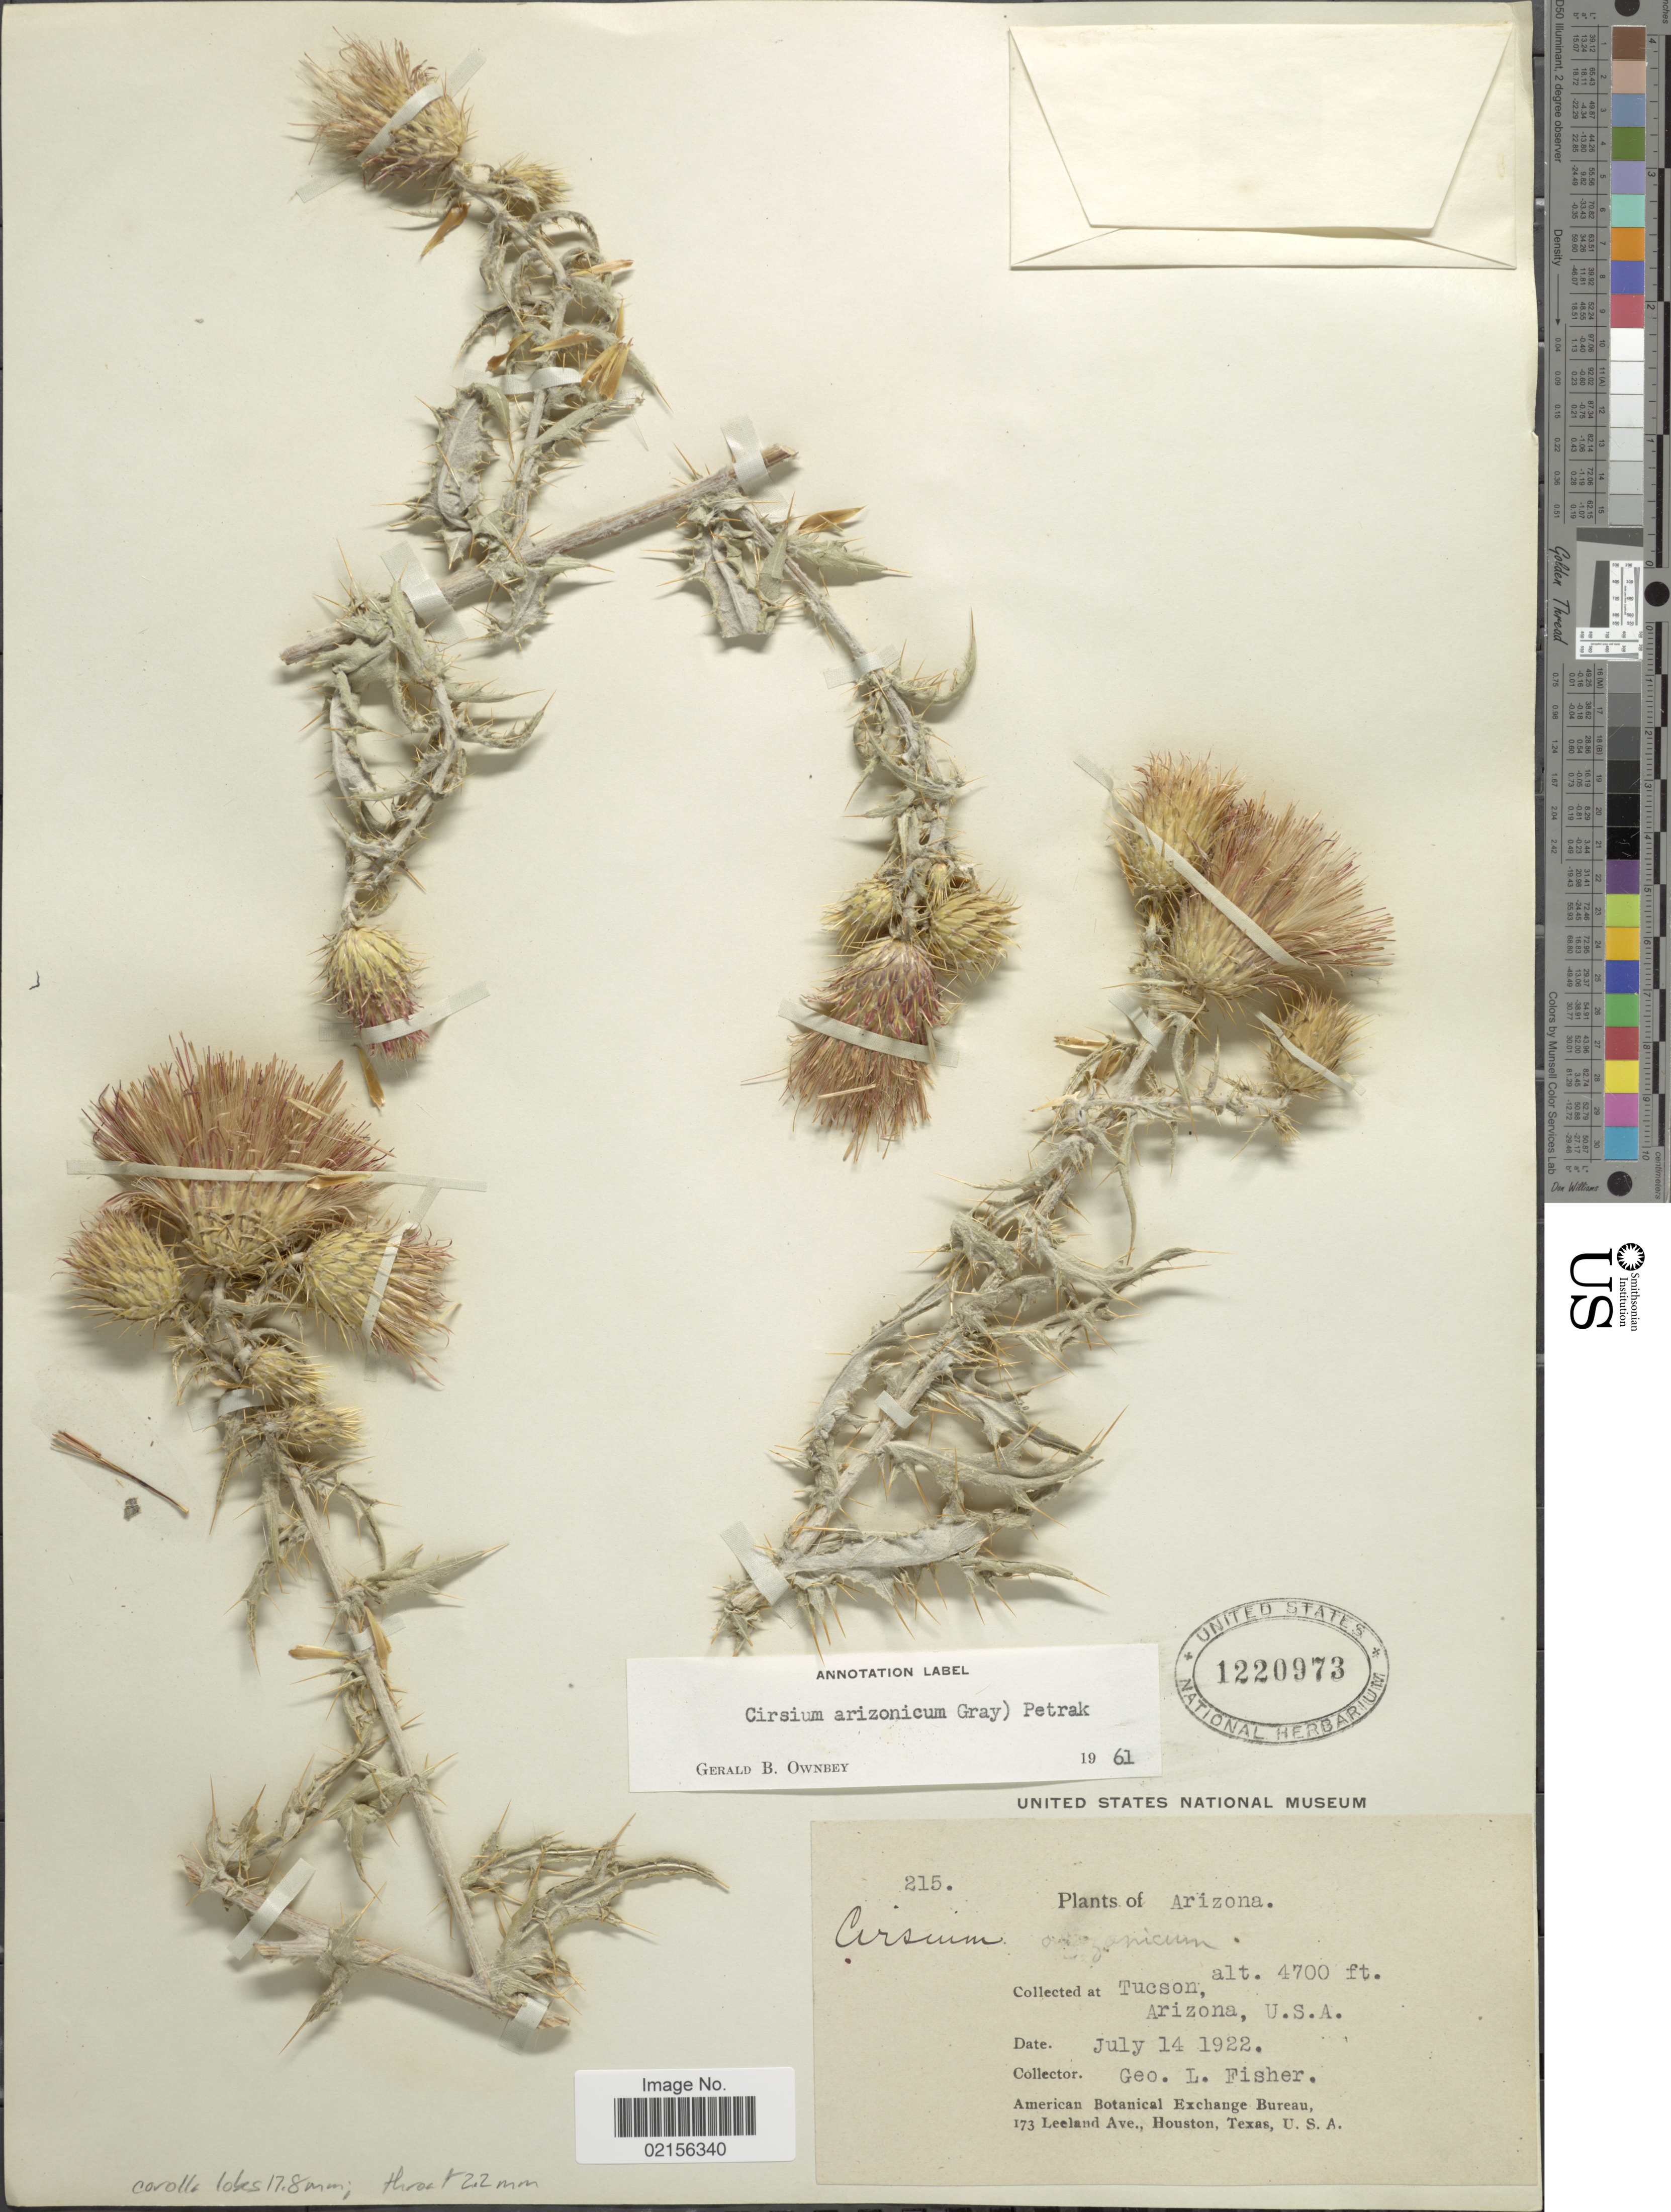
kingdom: Plantae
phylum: Tracheophyta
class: Magnoliopsida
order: Asterales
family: Asteraceae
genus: Cirsium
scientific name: Cirsium arizonicum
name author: (A. Gray) Petr.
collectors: G. L. Fisher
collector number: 215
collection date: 1922-07-14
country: United States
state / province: Arizona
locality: Tucson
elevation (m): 1433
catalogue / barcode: US 1220973